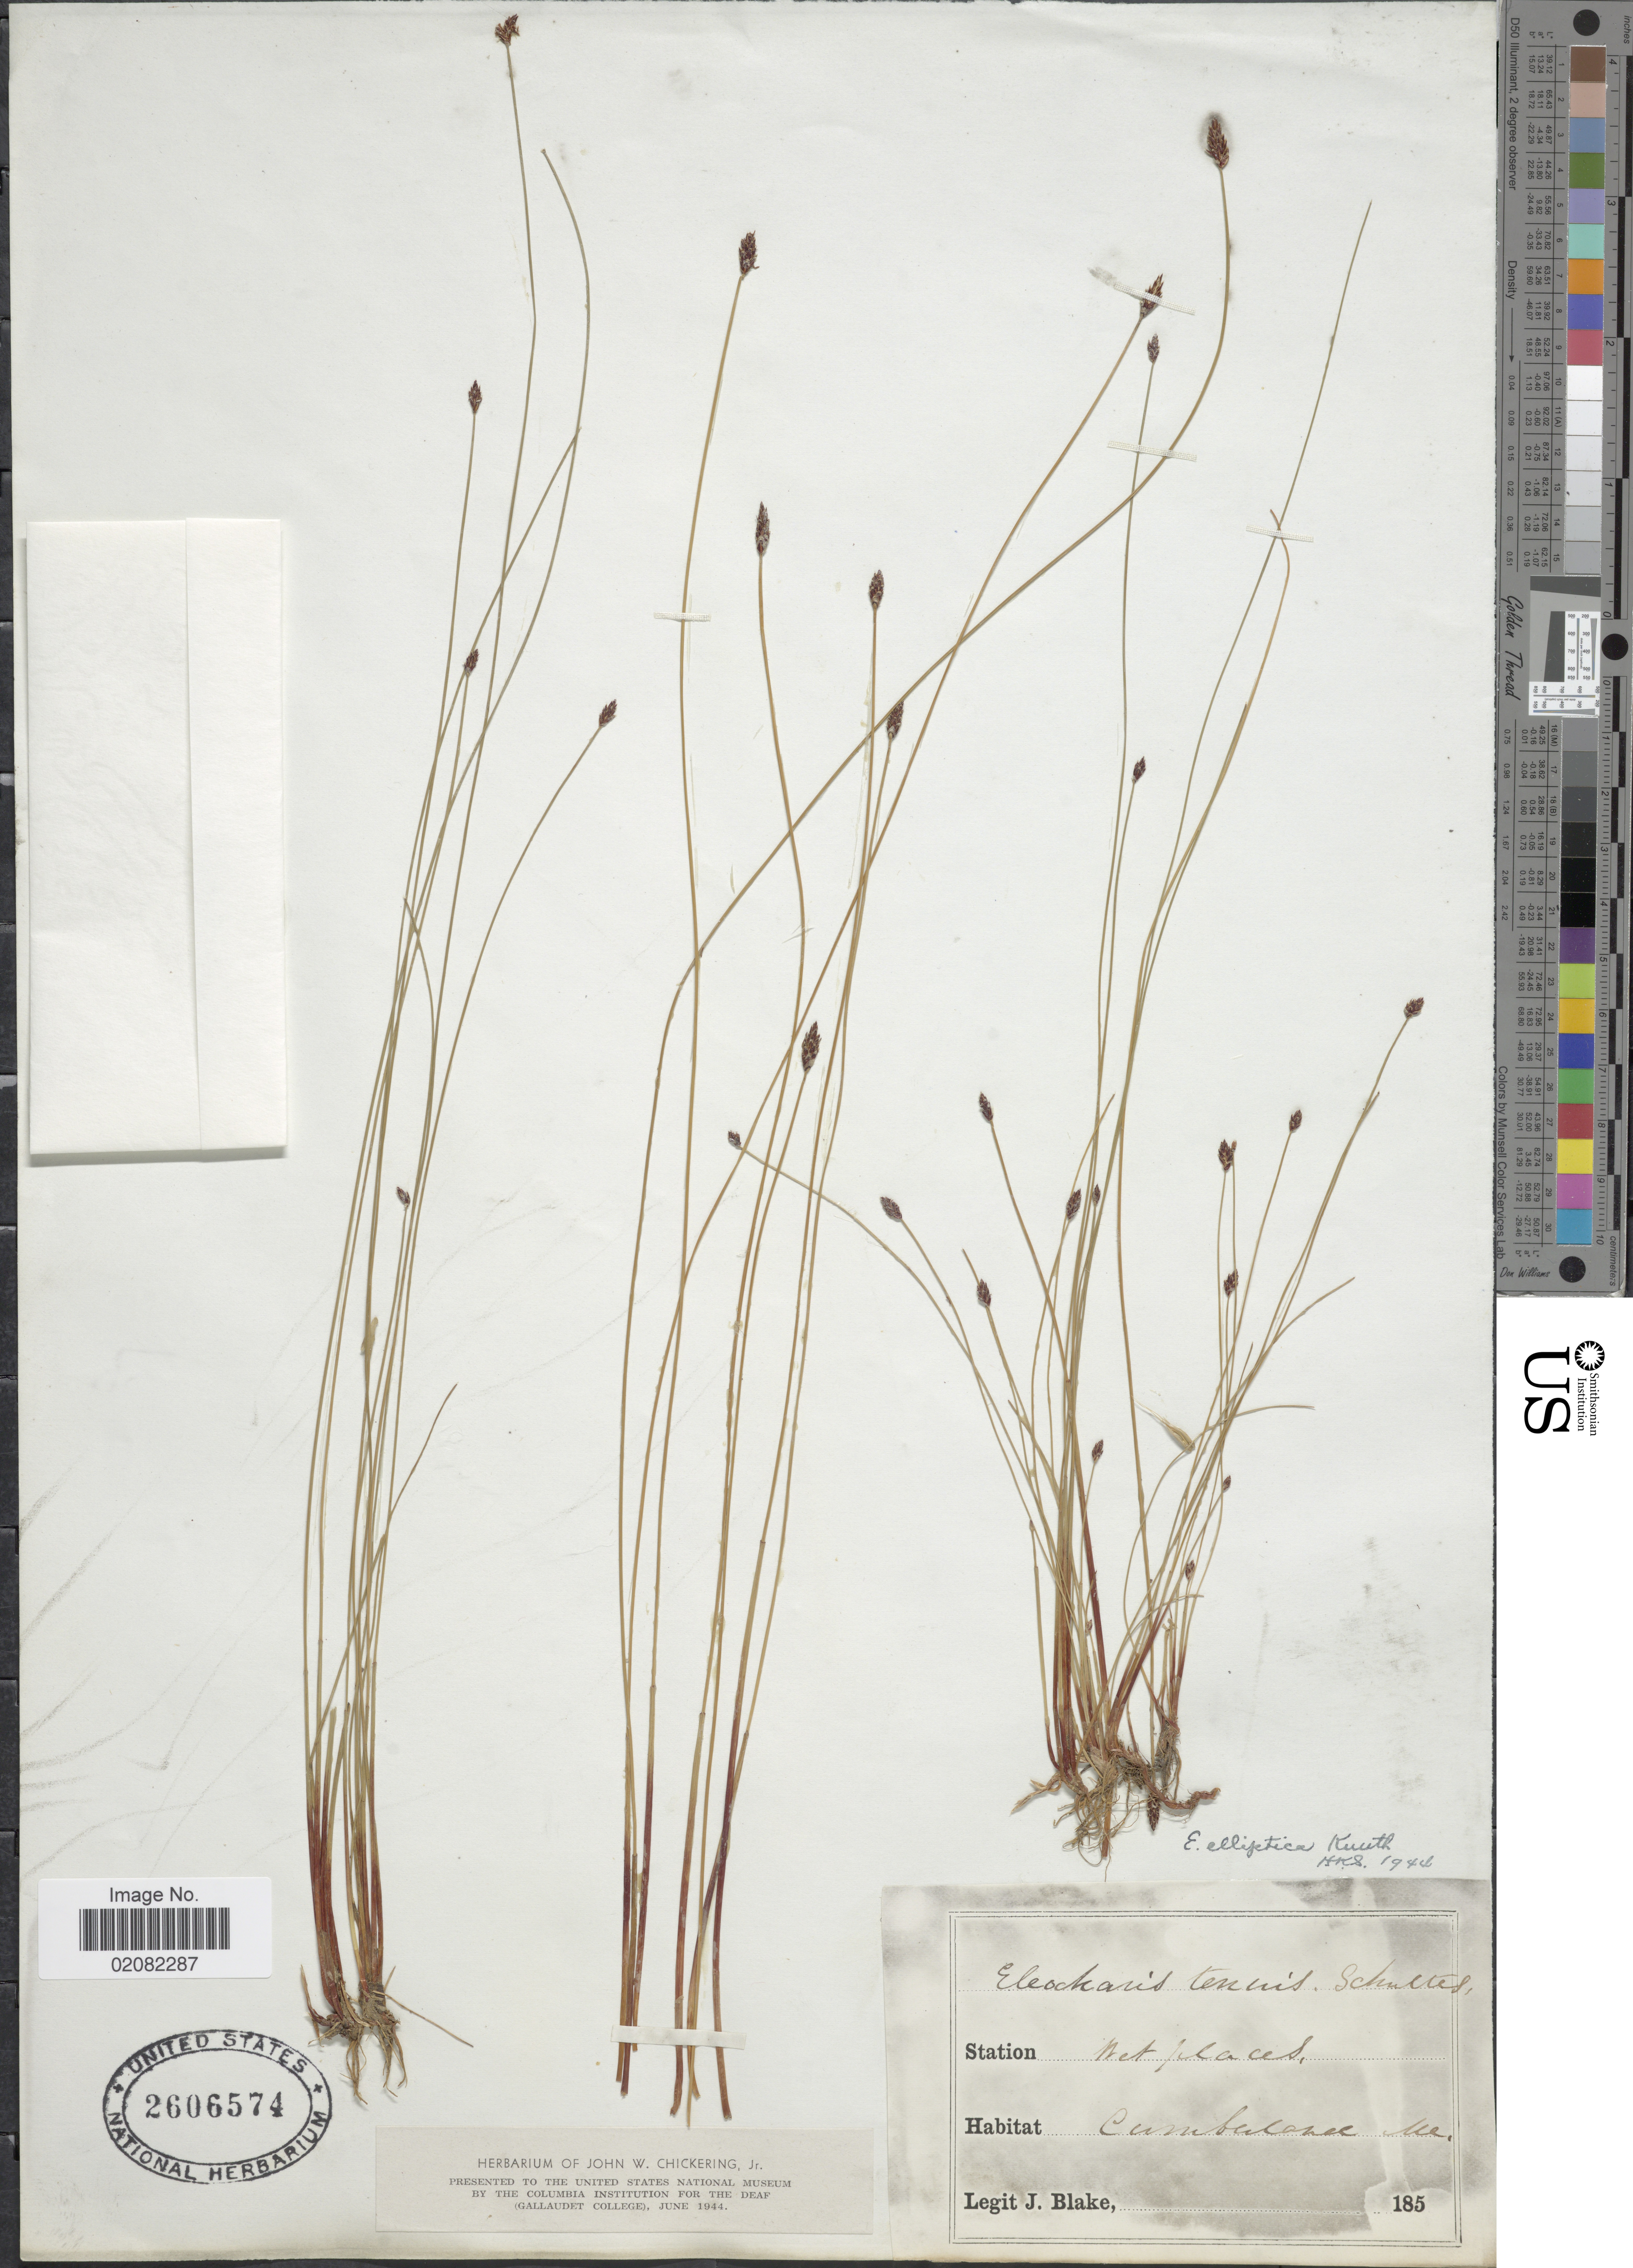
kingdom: Plantae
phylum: Tracheophyta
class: Liliopsida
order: Poales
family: Cyperaceae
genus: Eleocharis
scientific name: Eleocharis elliptica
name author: Kunth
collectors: J. Blake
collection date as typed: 185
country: United States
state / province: Maine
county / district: Cumberland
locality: Cumberland Me.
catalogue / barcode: US 2606574